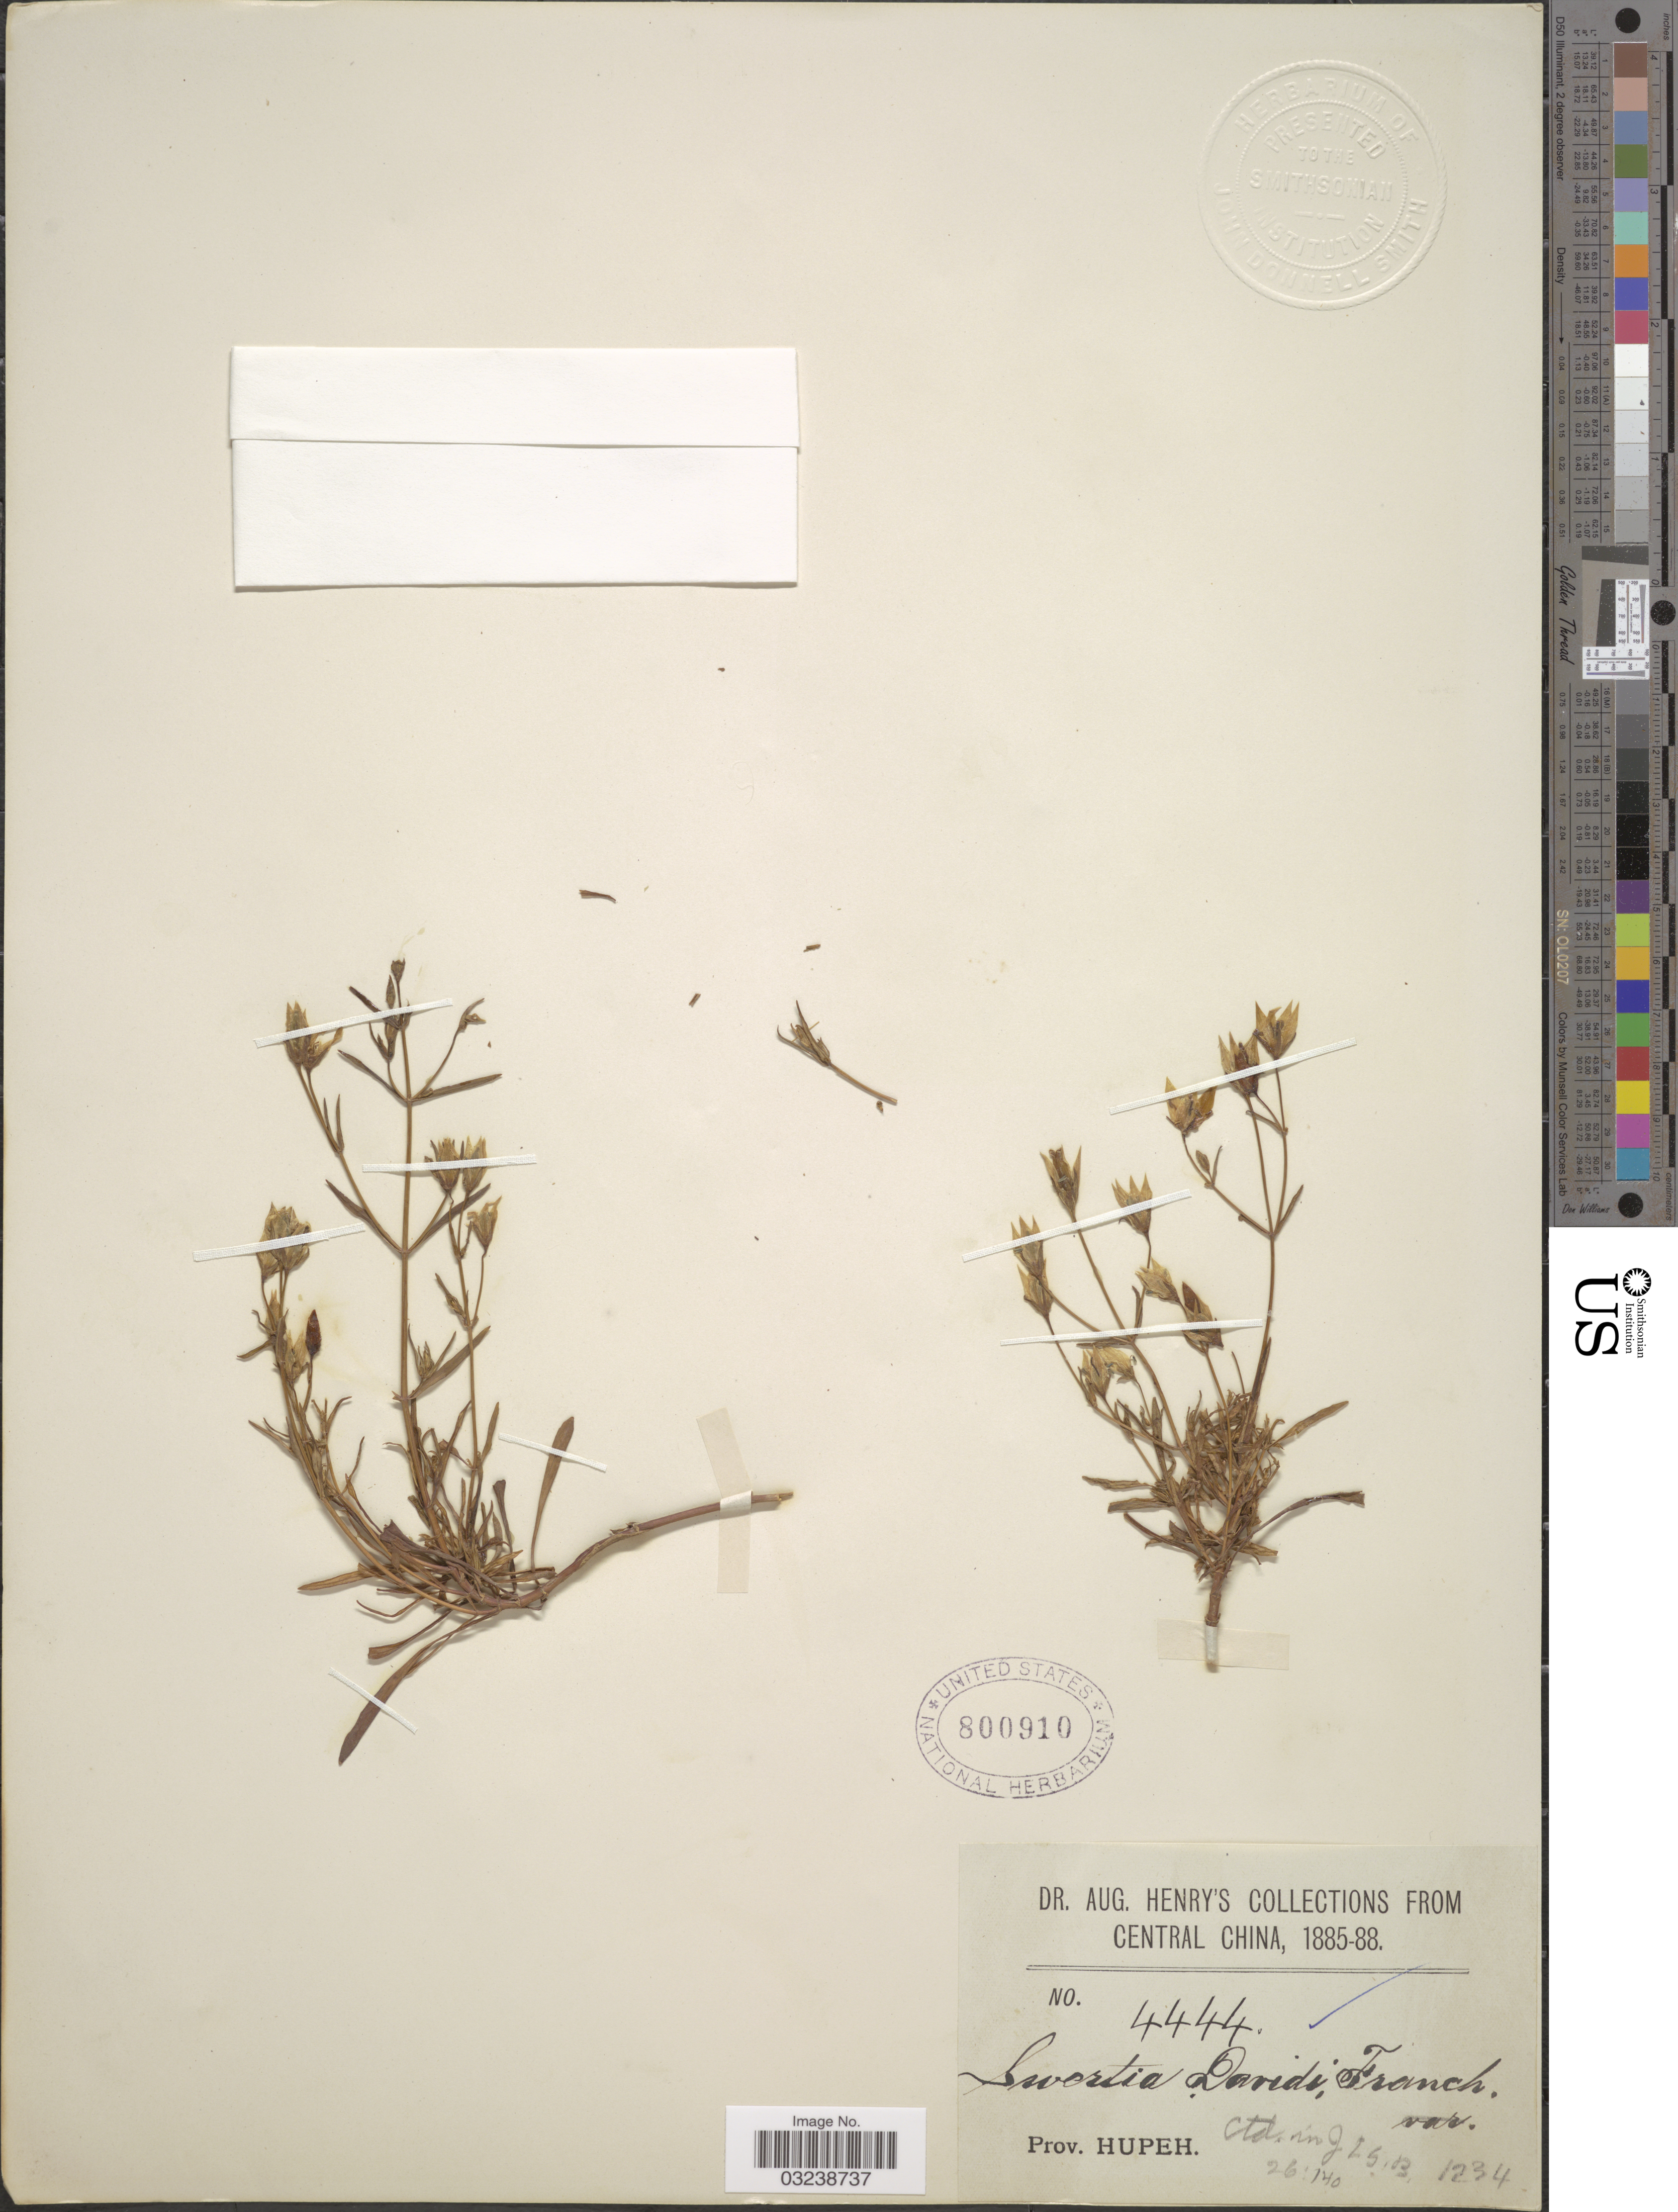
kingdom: Plantae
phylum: Tracheophyta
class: Magnoliopsida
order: Gentianales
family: Gentianaceae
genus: Swertia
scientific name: Swertia davidii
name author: Franch.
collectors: A. Henry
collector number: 4444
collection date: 1885/1888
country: China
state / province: Hubei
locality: Central China. Prov. Hupeh.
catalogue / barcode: US 800910